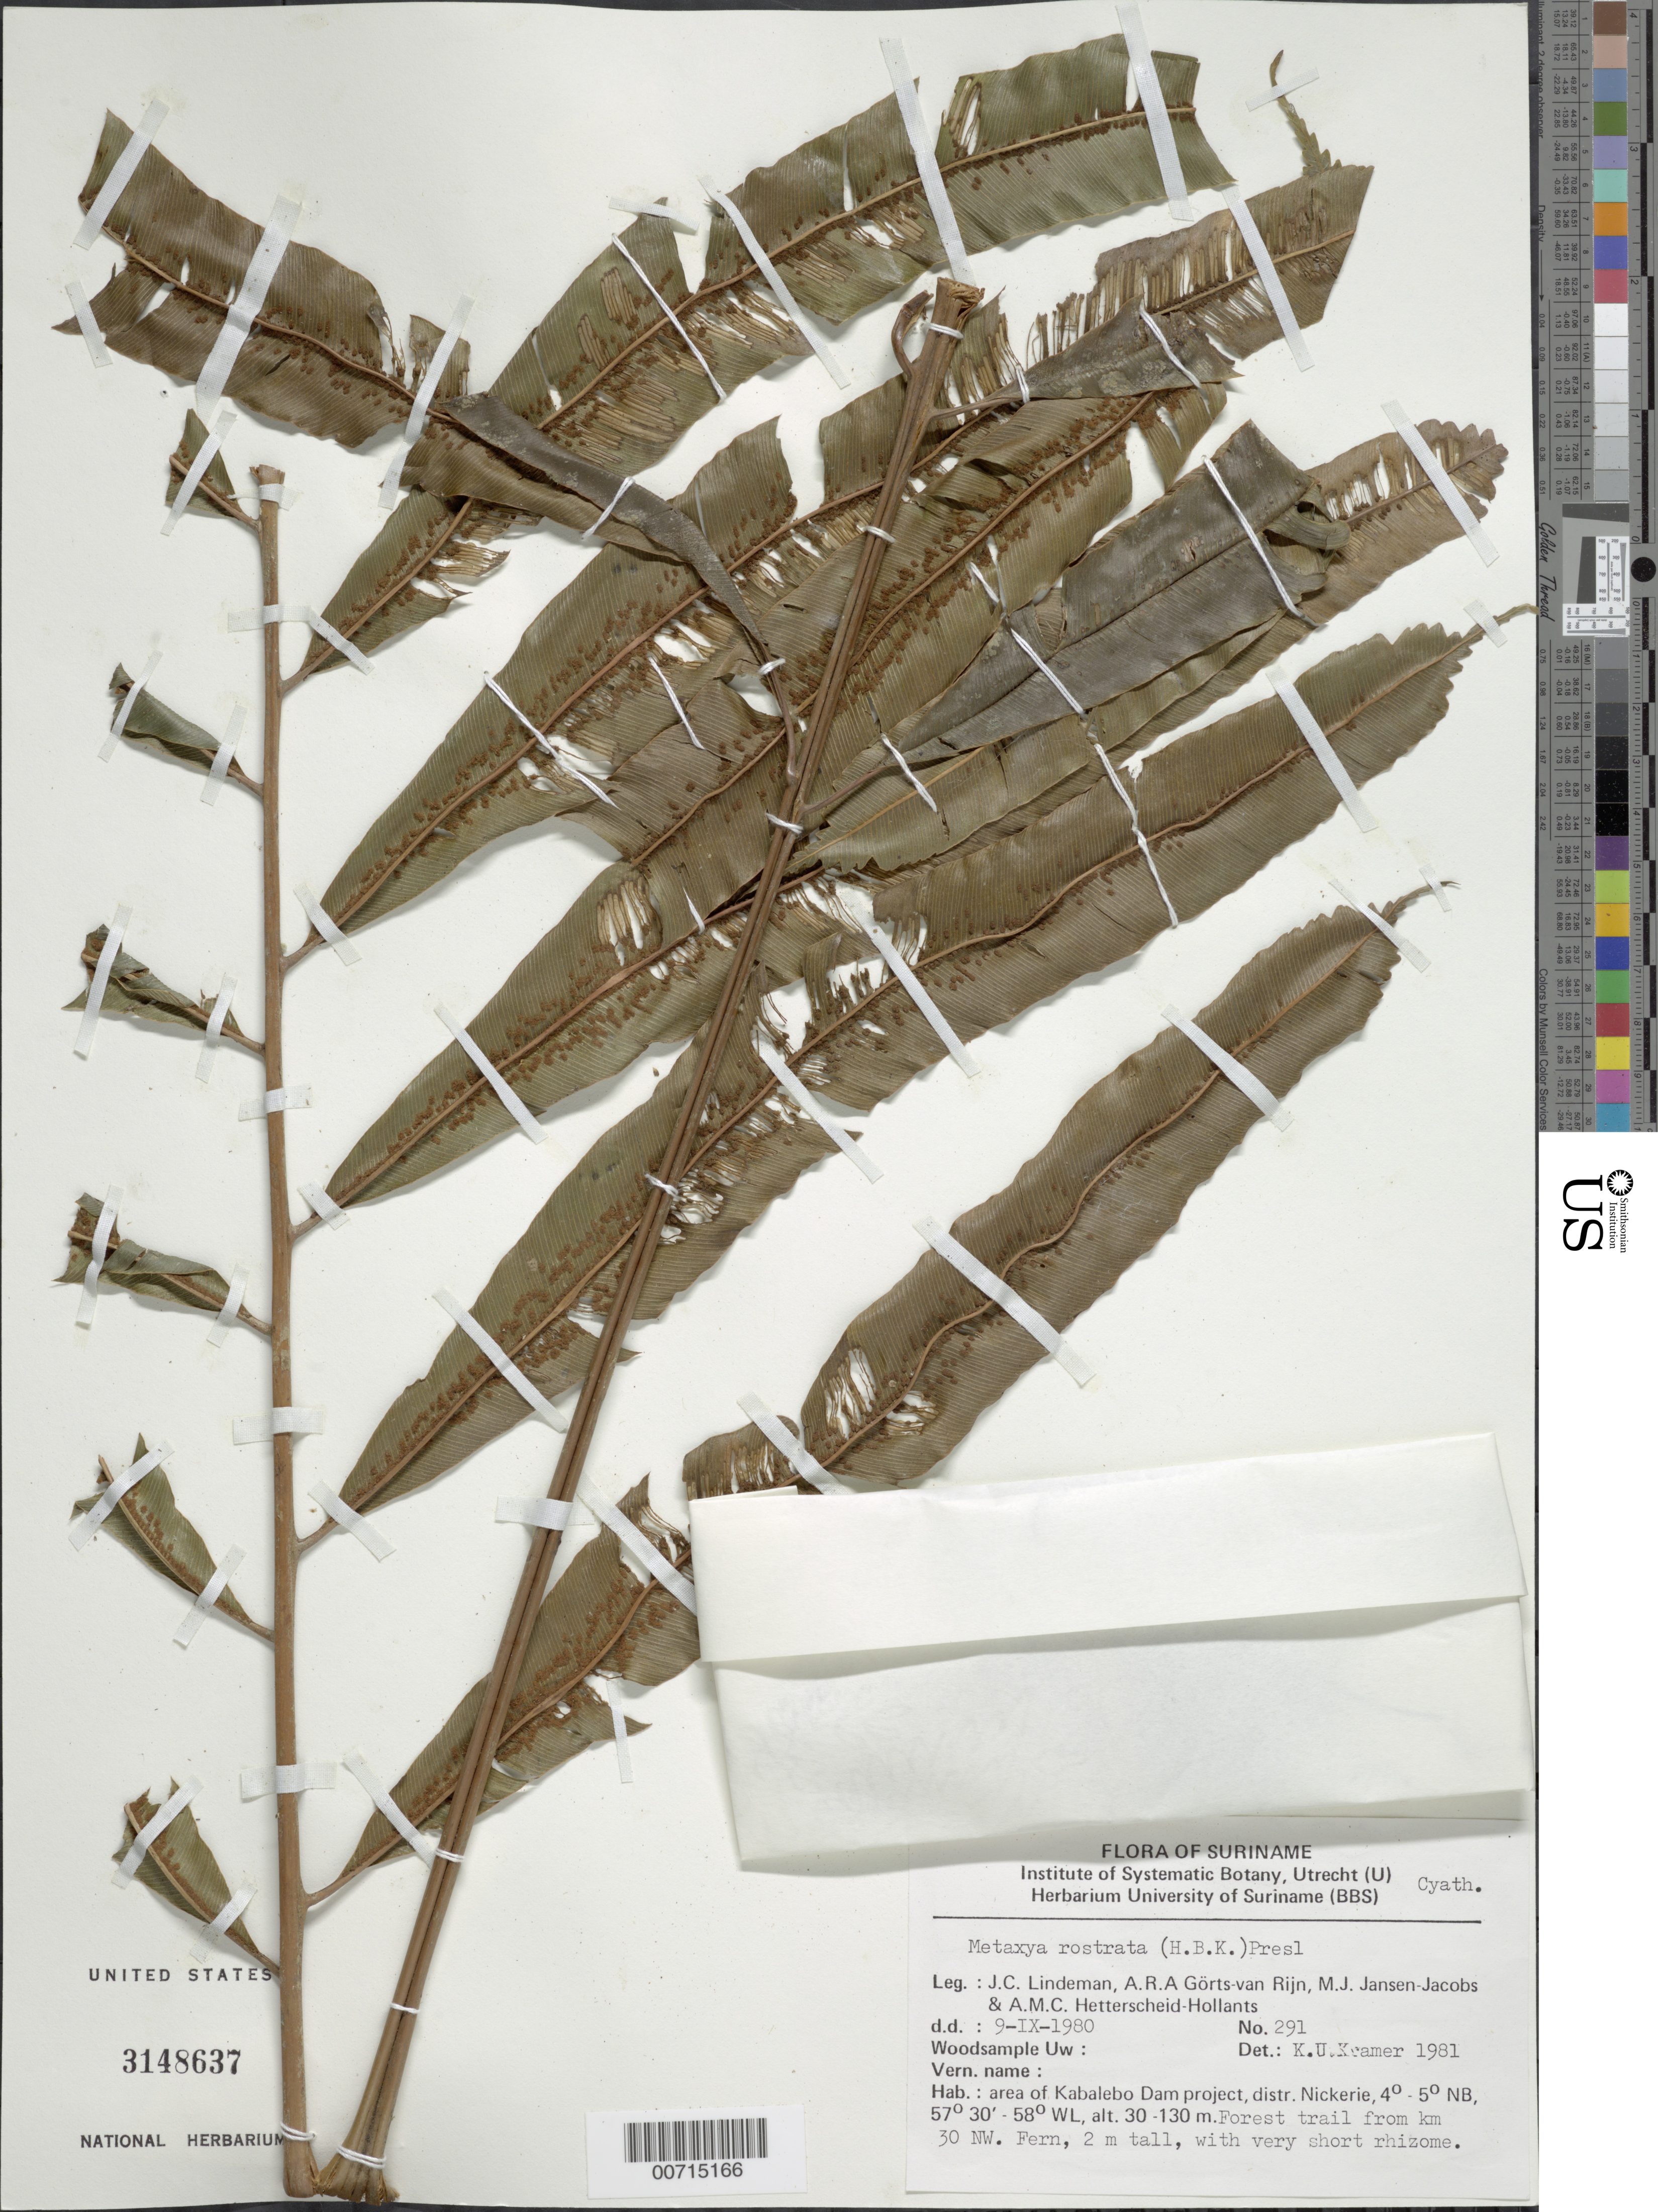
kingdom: Plantae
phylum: Tracheophyta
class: Polypodiopsida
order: Cyatheales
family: Metaxyaceae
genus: Metaxya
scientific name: Metaxya rostrata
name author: (Kunth) C. Presl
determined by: Kramer, K. U.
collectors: J. C. Lindeman, A. .R. A. Görts-van Rijn, M. J. Jansen-Jacobs & A. Hetterscheid-Hollants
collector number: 80 291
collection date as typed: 9-Sep-80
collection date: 1980-09-09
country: Suriname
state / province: Nickerie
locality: Kabalebo Dam project area, km 30 NW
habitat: Forest trail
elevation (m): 30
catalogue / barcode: US 3148637